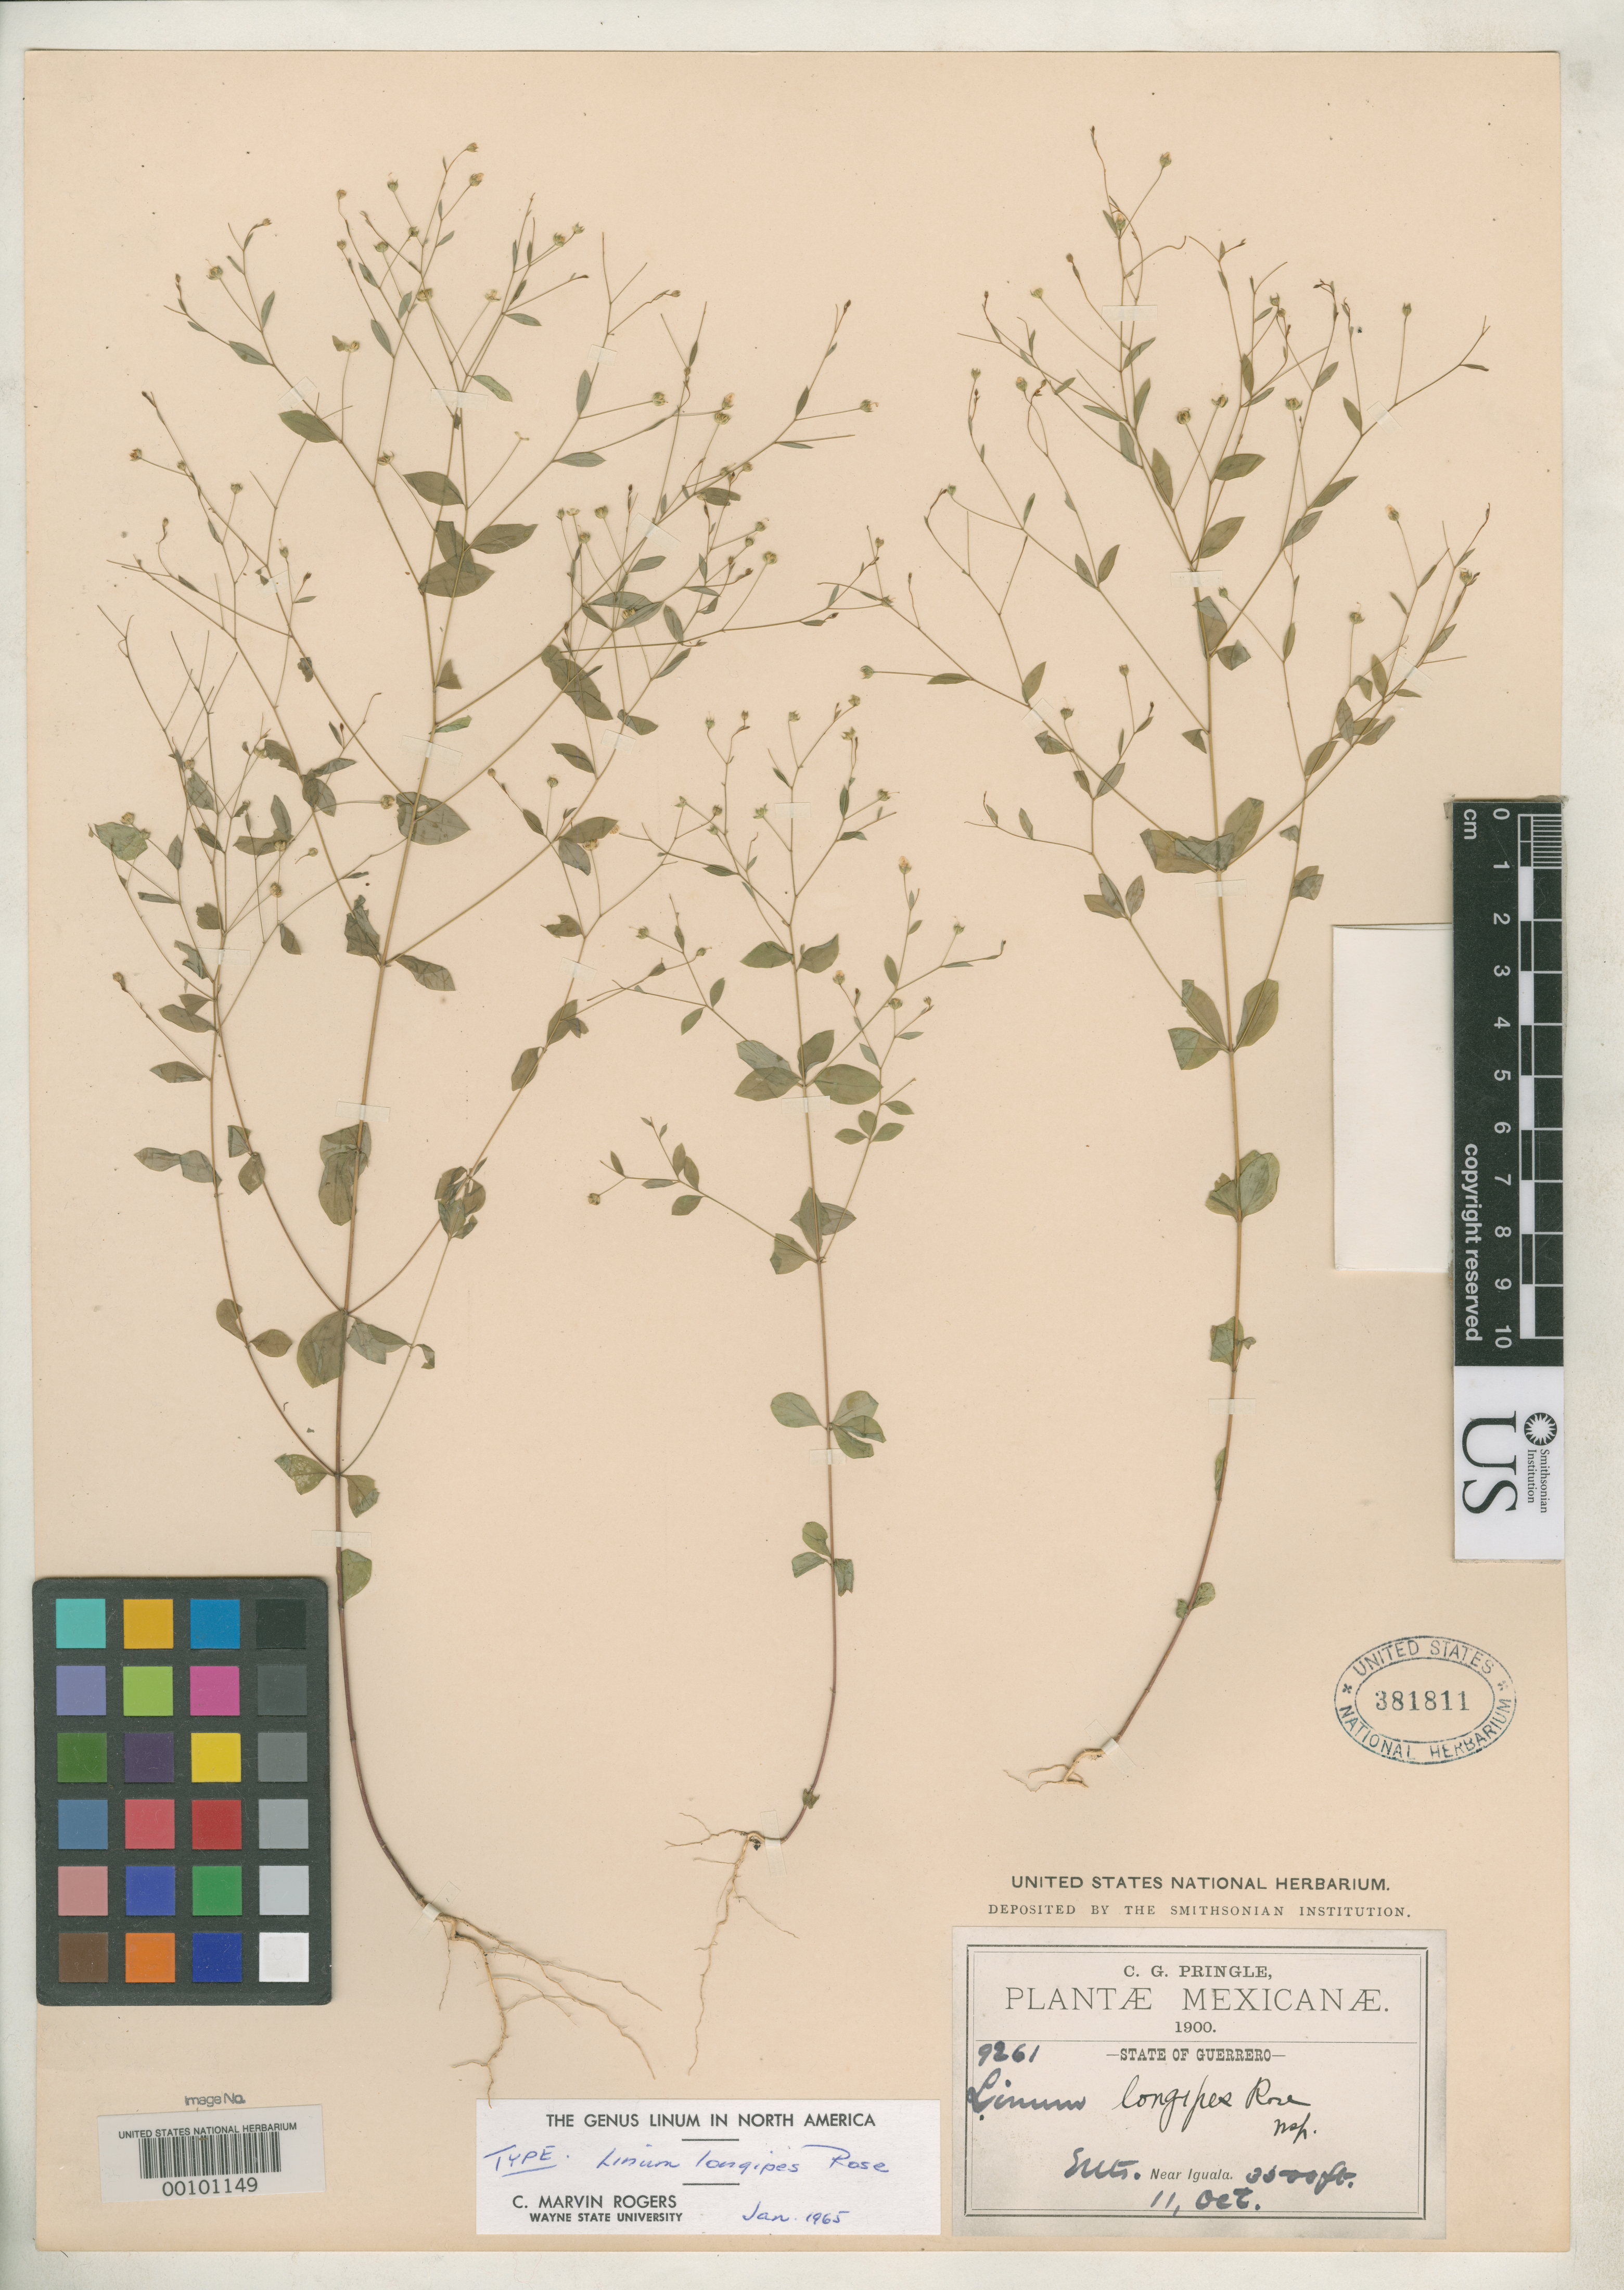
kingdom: Plantae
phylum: Tracheophyta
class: Magnoliopsida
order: Malpighiales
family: Linaceae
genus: Linum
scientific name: Linum longipes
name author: Rose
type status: Holotype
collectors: C. G. Pringle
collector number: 9261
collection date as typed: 11 Oct 1900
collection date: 1900-10-11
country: Mexico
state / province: Guerrero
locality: Near Iguala Mountains.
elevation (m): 1067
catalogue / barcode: US 381811